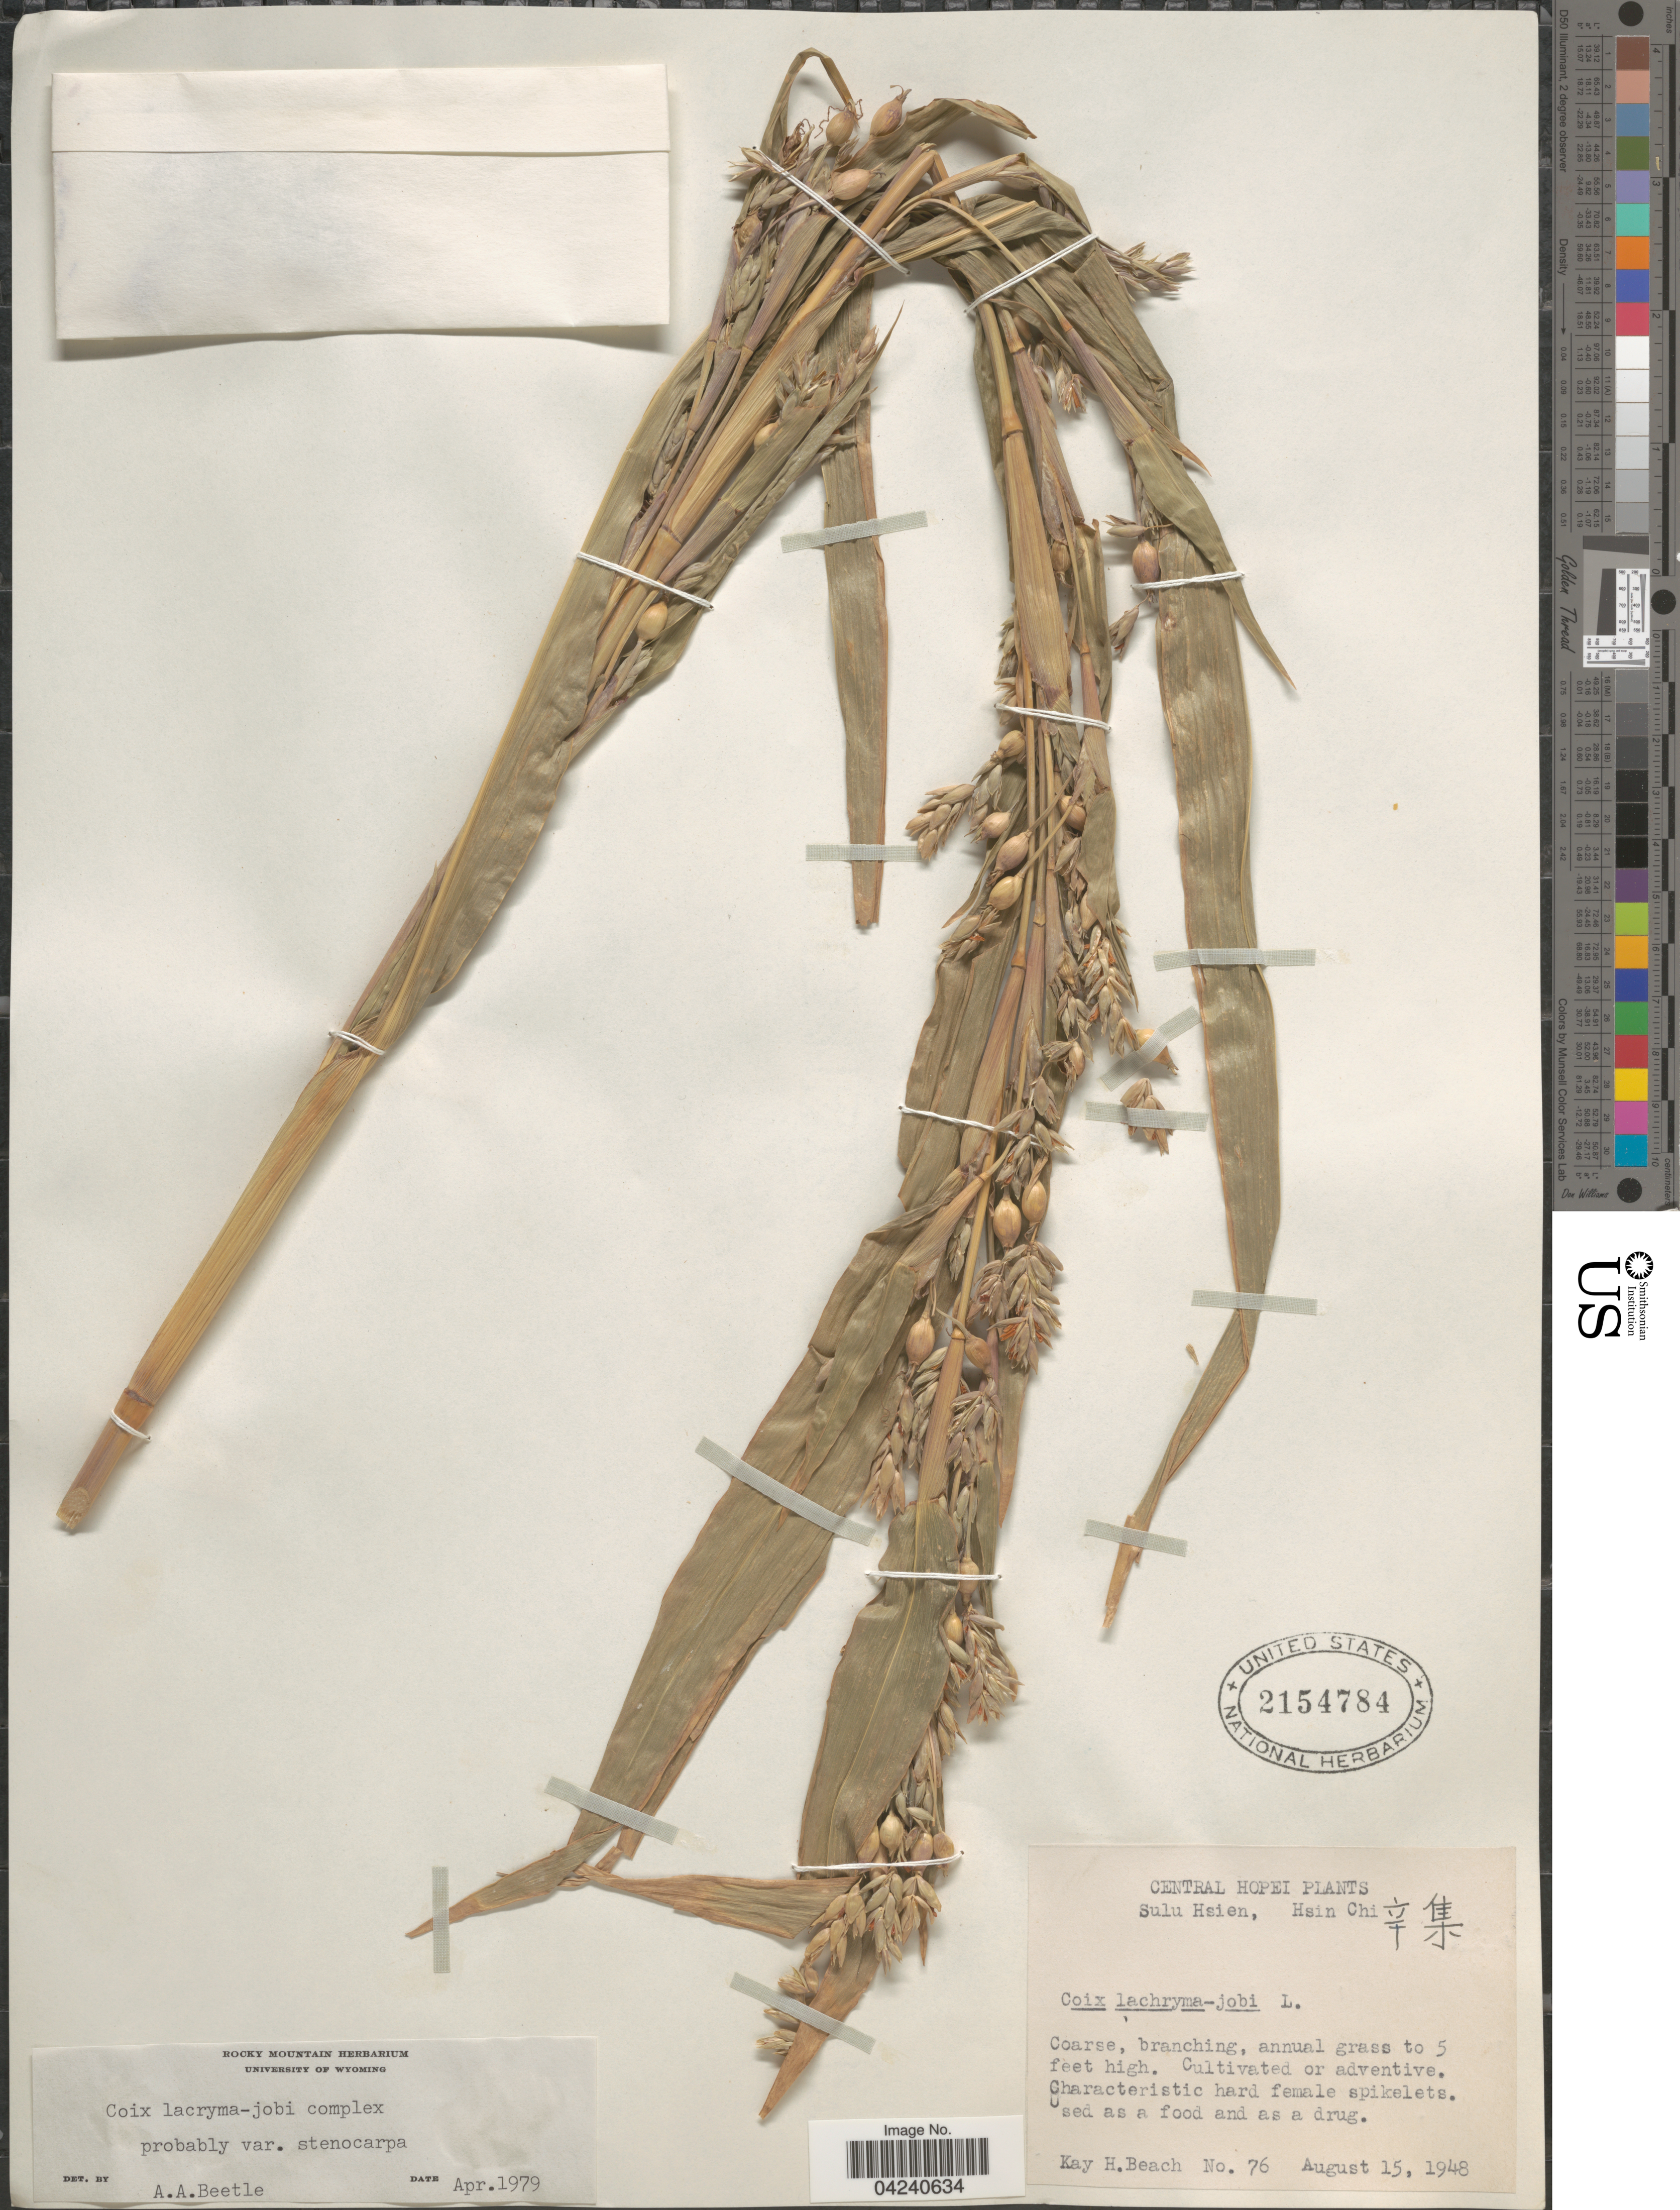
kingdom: Plantae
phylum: Tracheophyta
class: Liliopsida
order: Poales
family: Poaceae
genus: Coix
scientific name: Coix lacryma-jobi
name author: L.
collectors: K. H. Beach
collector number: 76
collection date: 1948-08-15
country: China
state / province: Hebei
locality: Central Hopei. Sulu Hsien, Hsin Chi X.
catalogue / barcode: US 2154784